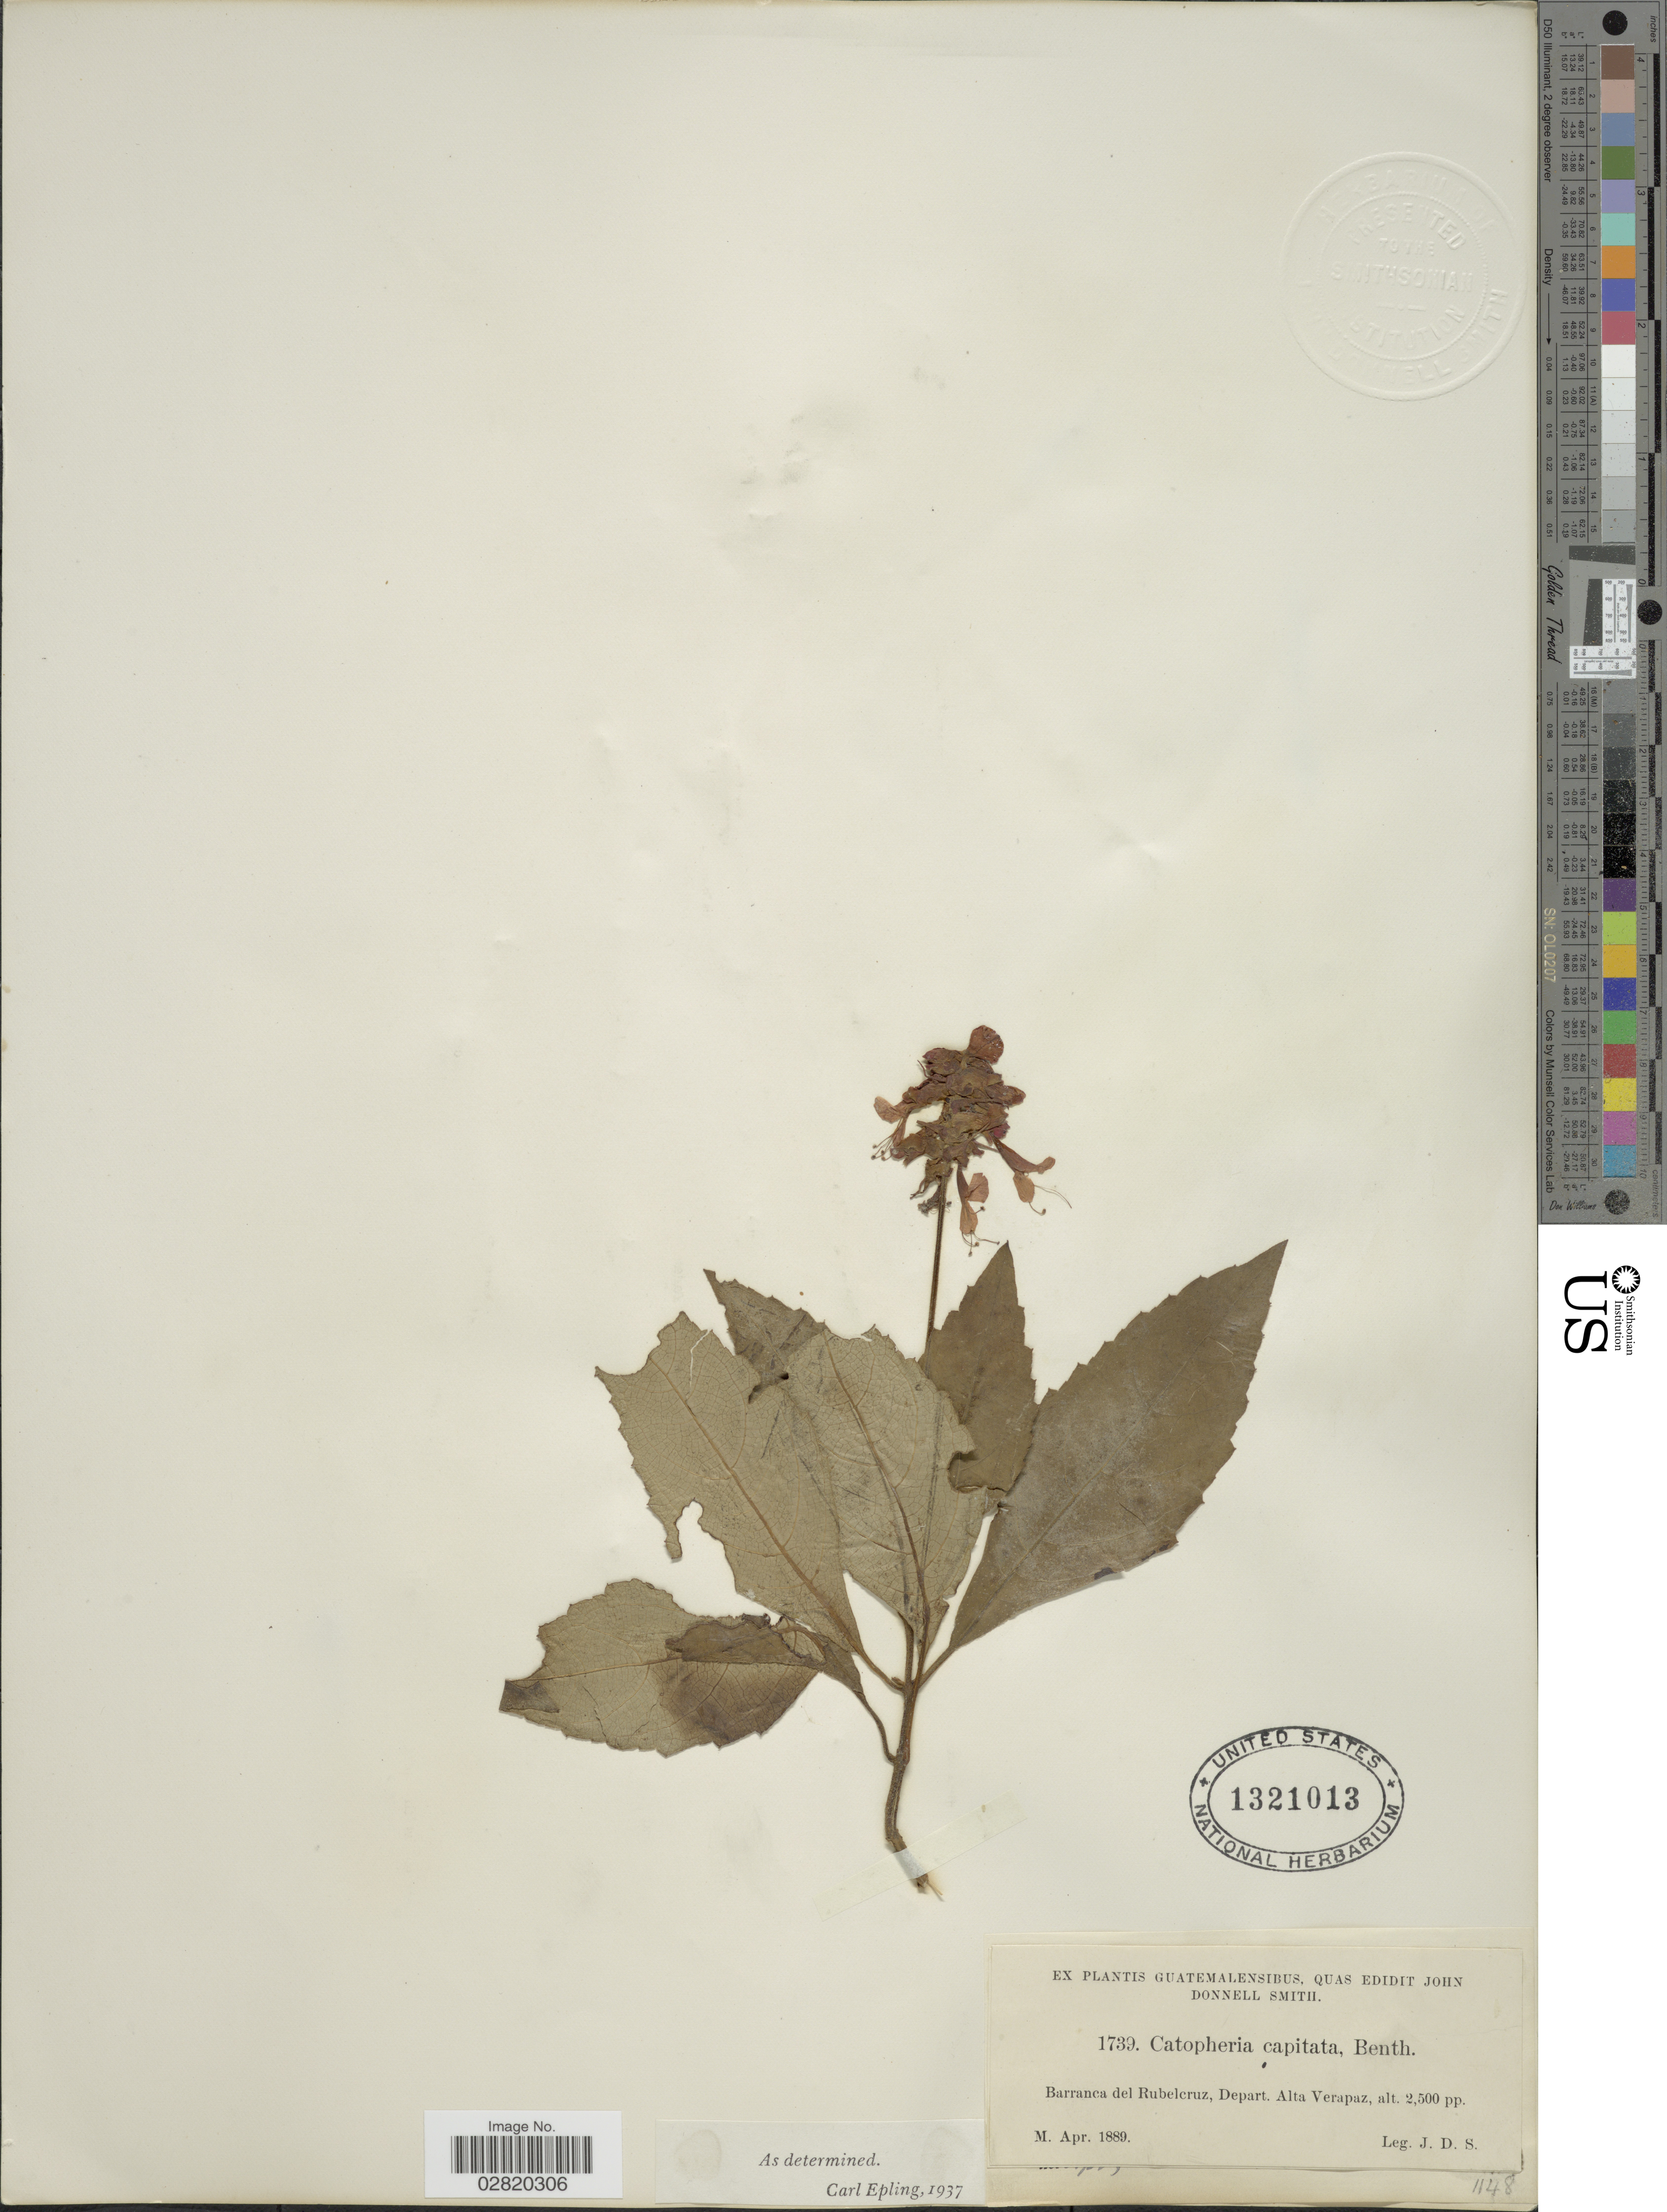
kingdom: Plantae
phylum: Tracheophyta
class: Magnoliopsida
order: Lamiales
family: Lamiaceae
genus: Catoferia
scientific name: Catoferia capitata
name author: Benth.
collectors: J. Donnell Smith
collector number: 1739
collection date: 1889-04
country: Guatemala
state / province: Alta Verapaz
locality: Barranca del Rubelcruz, Depart. Alta Verapaz.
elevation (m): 762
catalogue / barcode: US 1321013